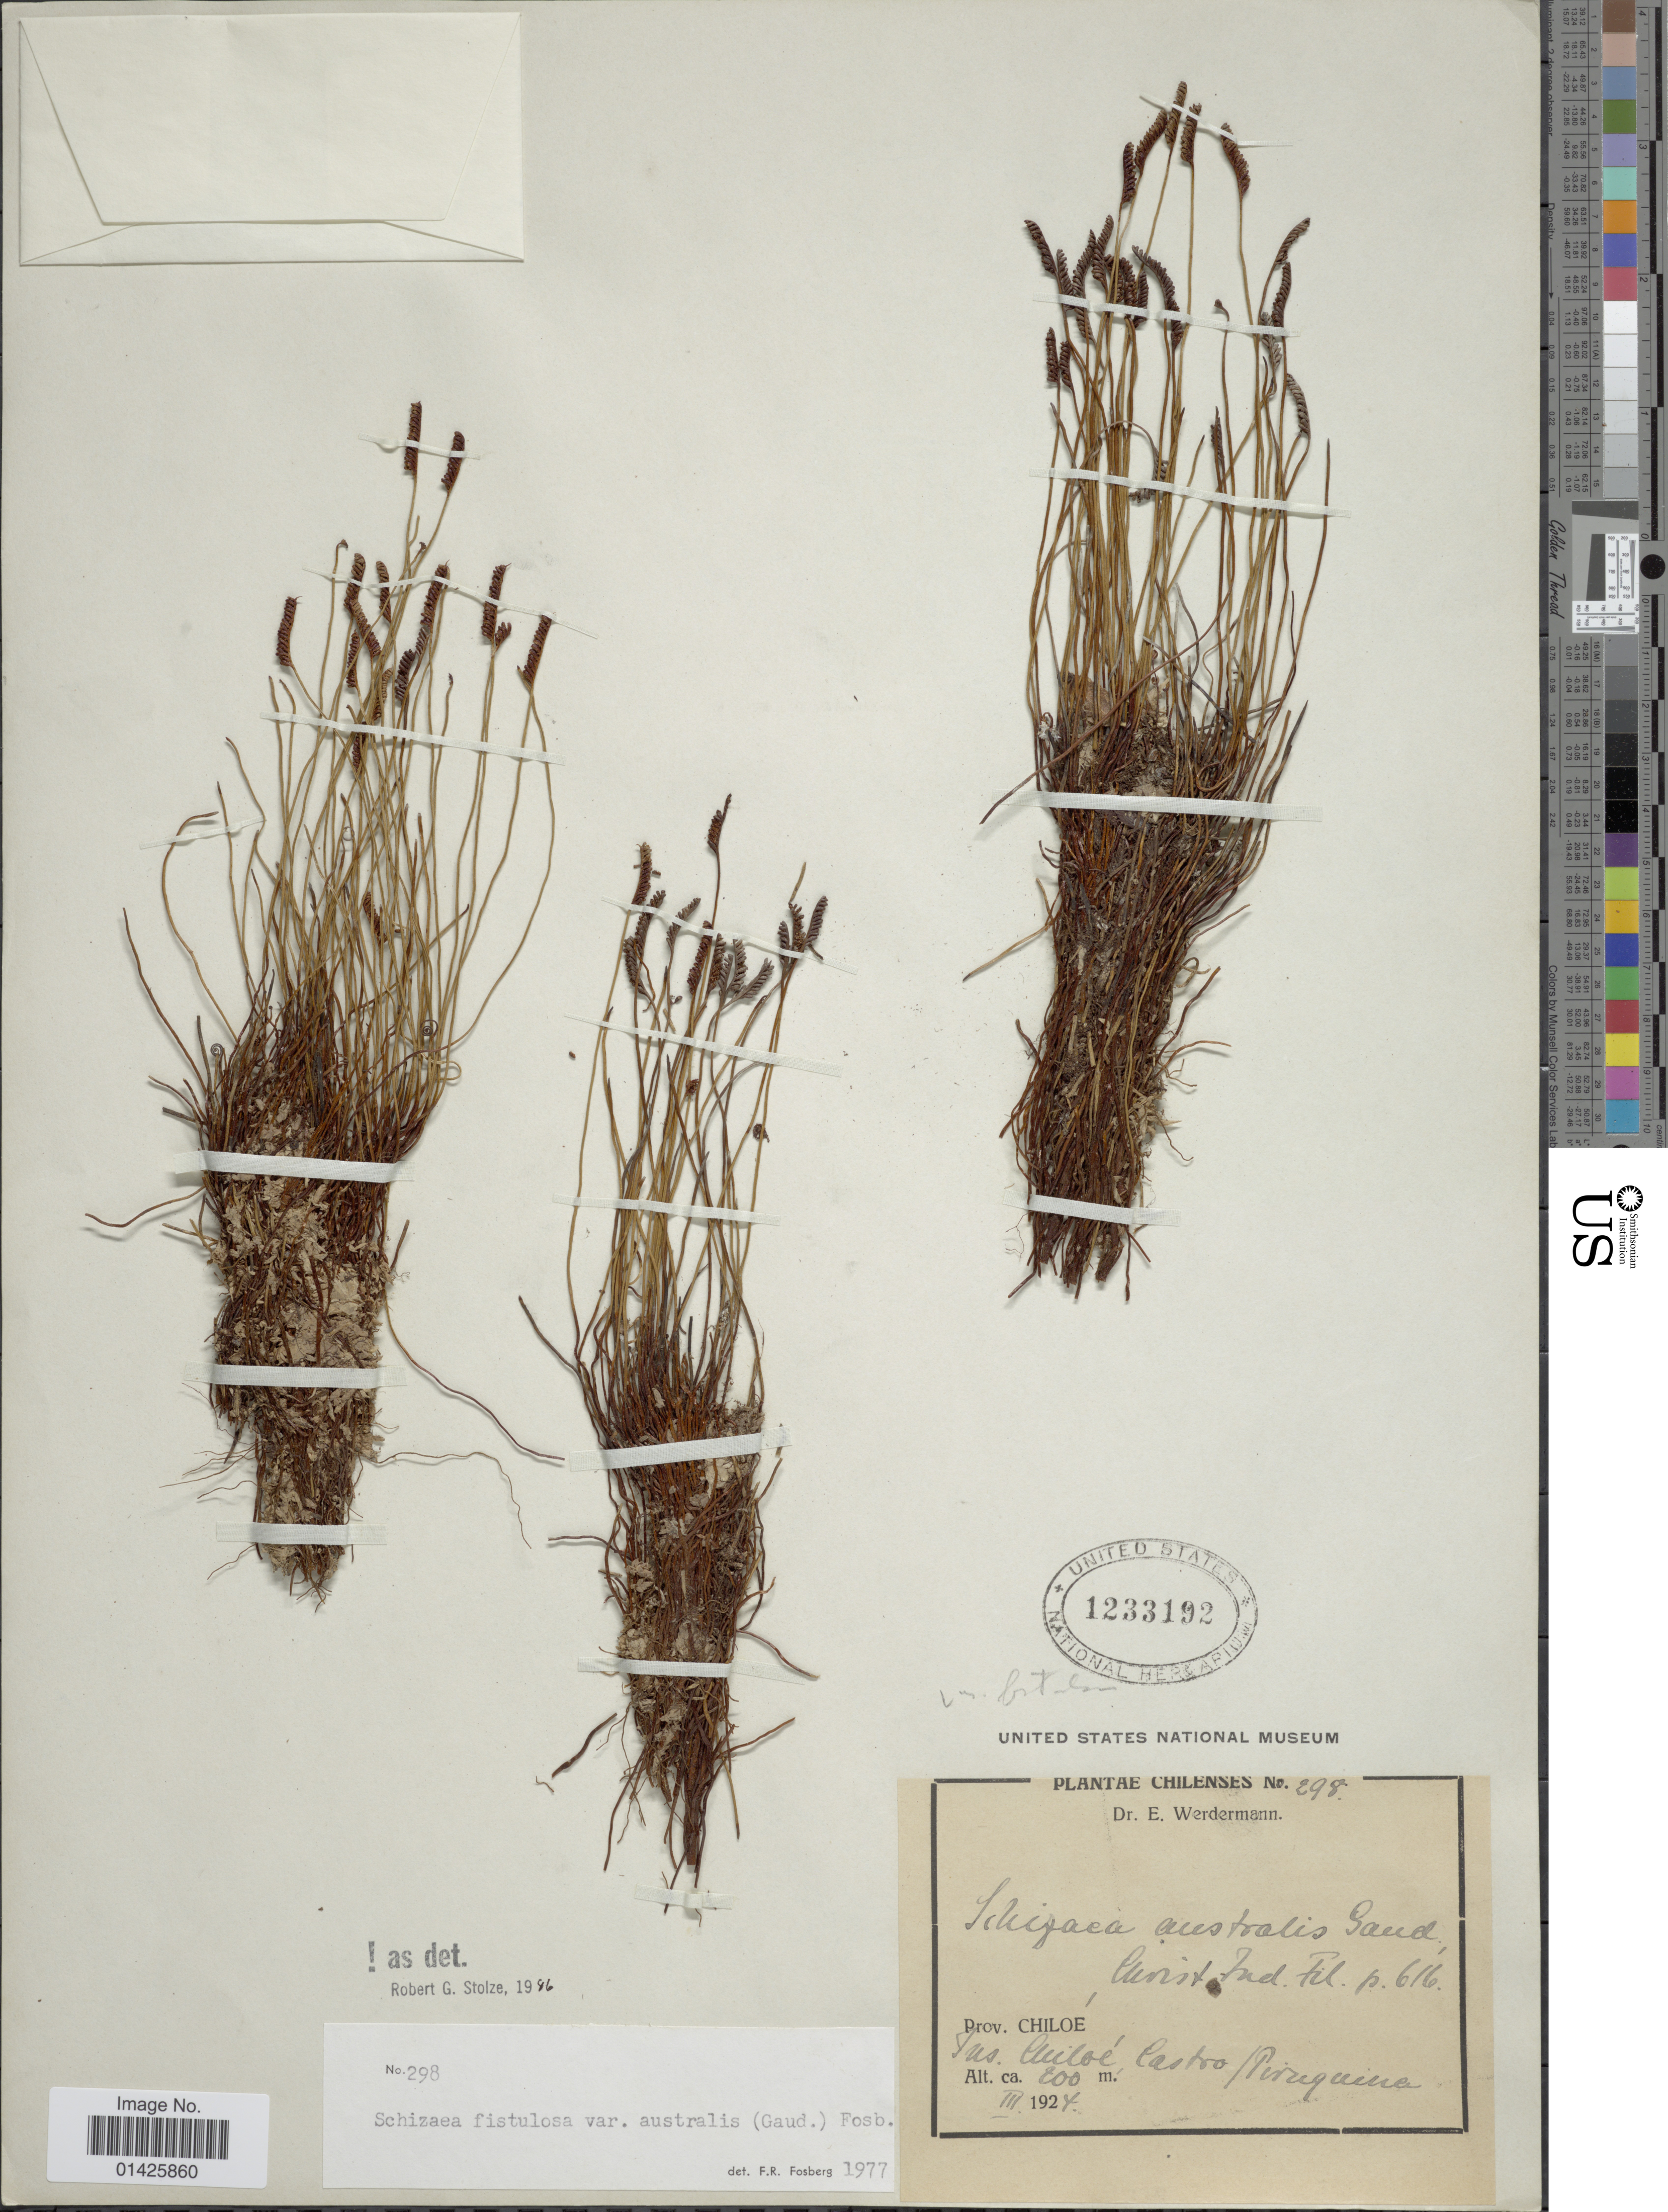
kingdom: Plantae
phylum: Tracheophyta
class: Polypodiopsida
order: Schizaeales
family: Schizaeaceae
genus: Schizaea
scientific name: Schizaea fistulosa var. fistulosa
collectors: E. Werdermann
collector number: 298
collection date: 1927-03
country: Chile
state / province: Arica y Parinacota (XV)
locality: Prov. Chiloé, Sus Cuitoé, Castro/Piruquina.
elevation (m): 200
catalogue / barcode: US 1233192